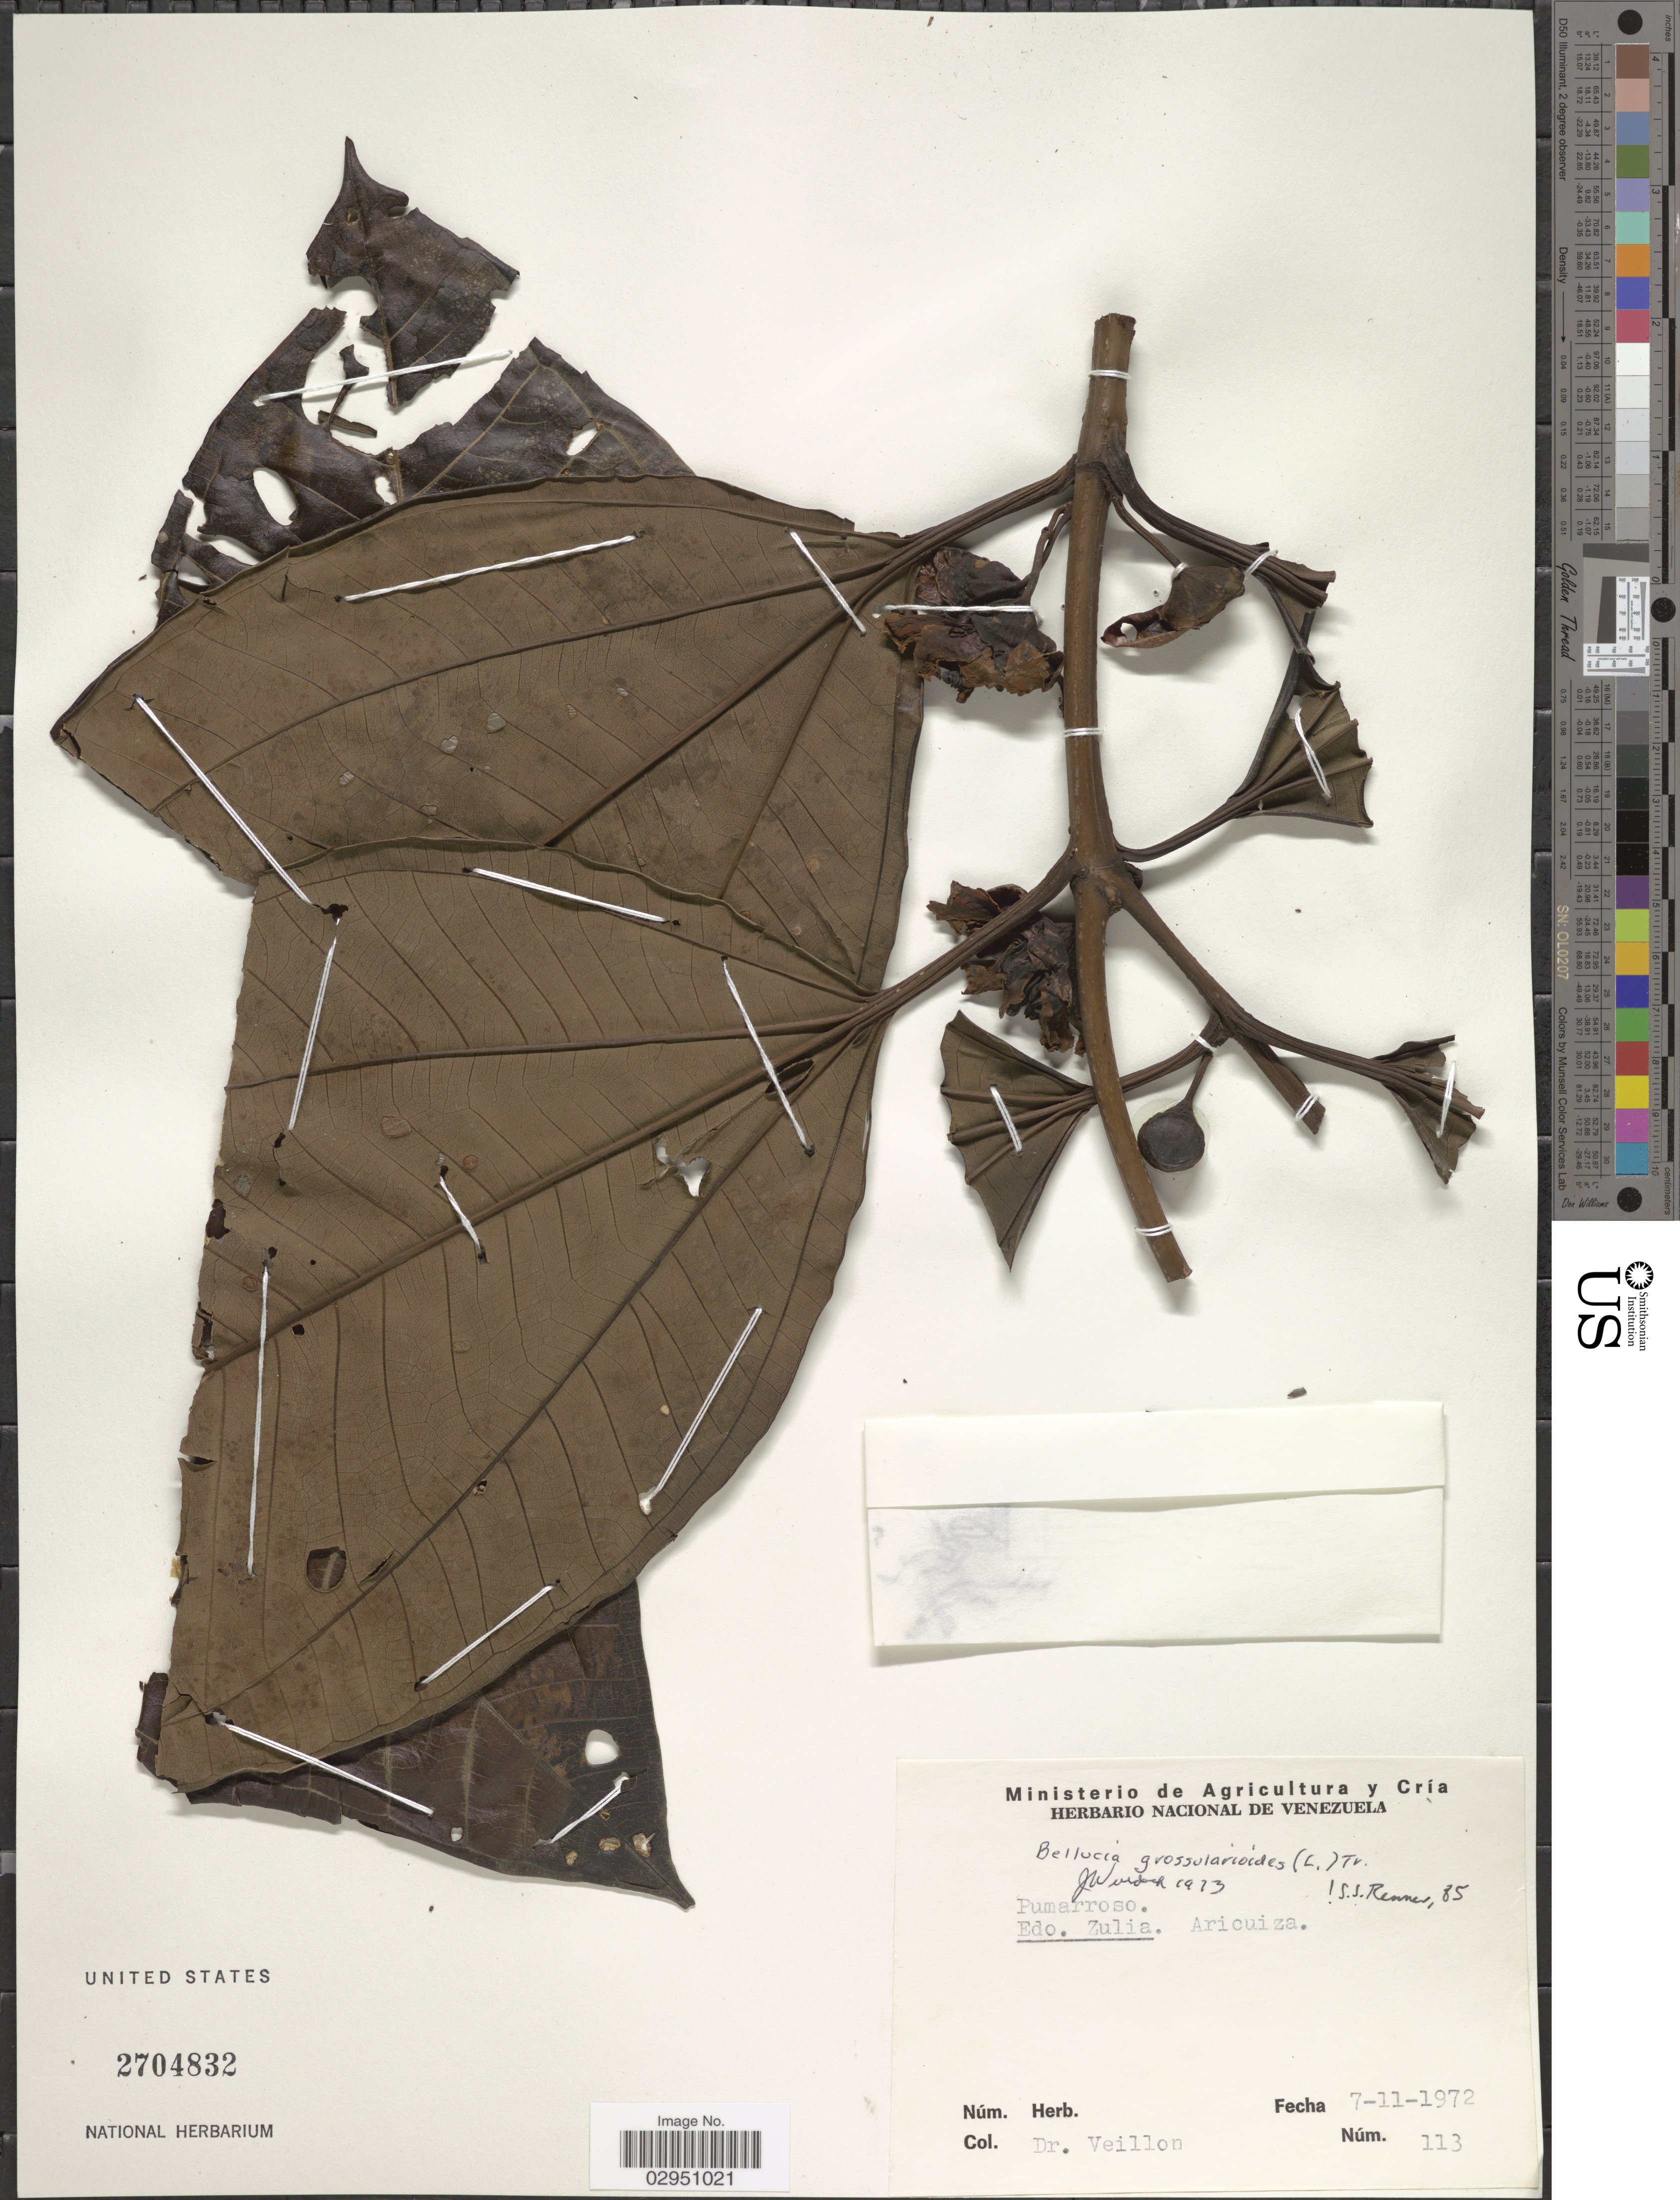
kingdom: Plantae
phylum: Tracheophyta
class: Magnoliopsida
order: Myrtales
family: Melastomataceae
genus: Bellucia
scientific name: Bellucia grossularioides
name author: (L.) Triana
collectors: -. Veillon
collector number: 113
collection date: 1972-11-07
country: Venezuela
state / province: Zulia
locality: Pumarroso. Aricuiza.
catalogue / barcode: US 2704832